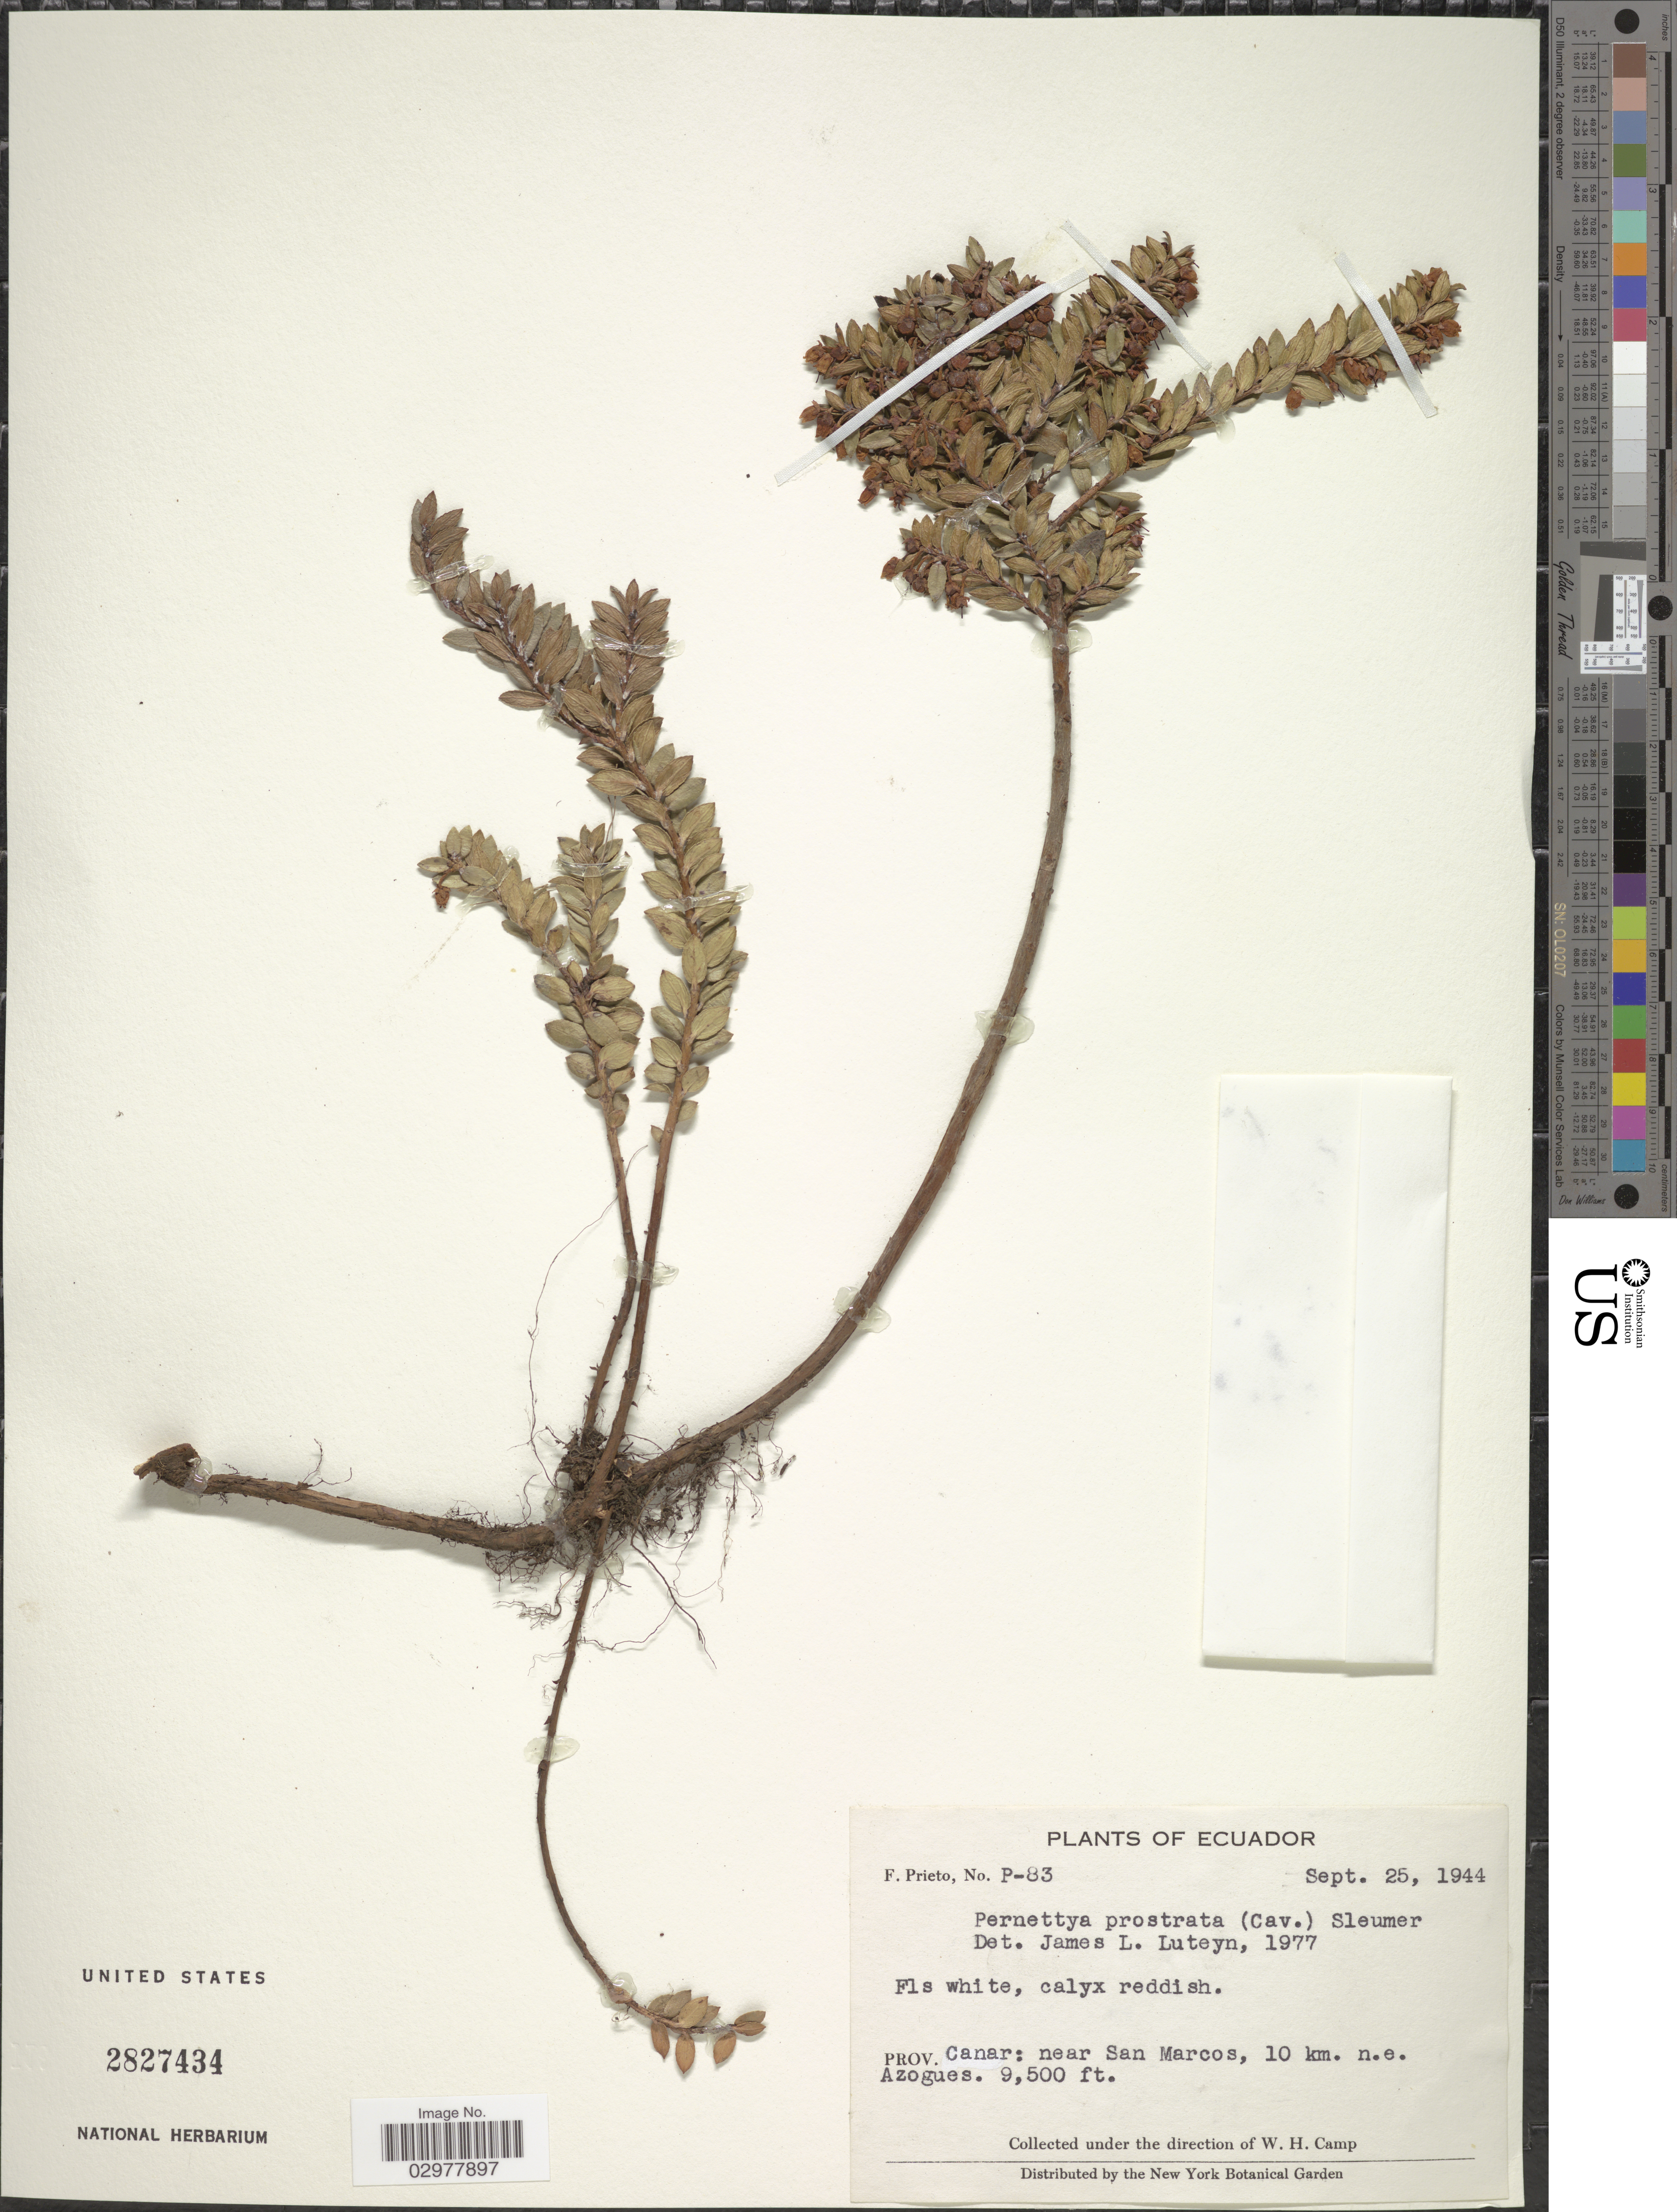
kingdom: Plantae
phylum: Tracheophyta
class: Magnoliopsida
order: Ericales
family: Ericaceae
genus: Pernettya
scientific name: Pernettya prostrata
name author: (Cav.) DC.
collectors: F. Prieto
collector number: P-83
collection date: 1944-09-25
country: Ecuador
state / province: Cañar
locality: Near San Marcos, 10 km. n.e. Azogues.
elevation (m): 2896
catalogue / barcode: US 2827434